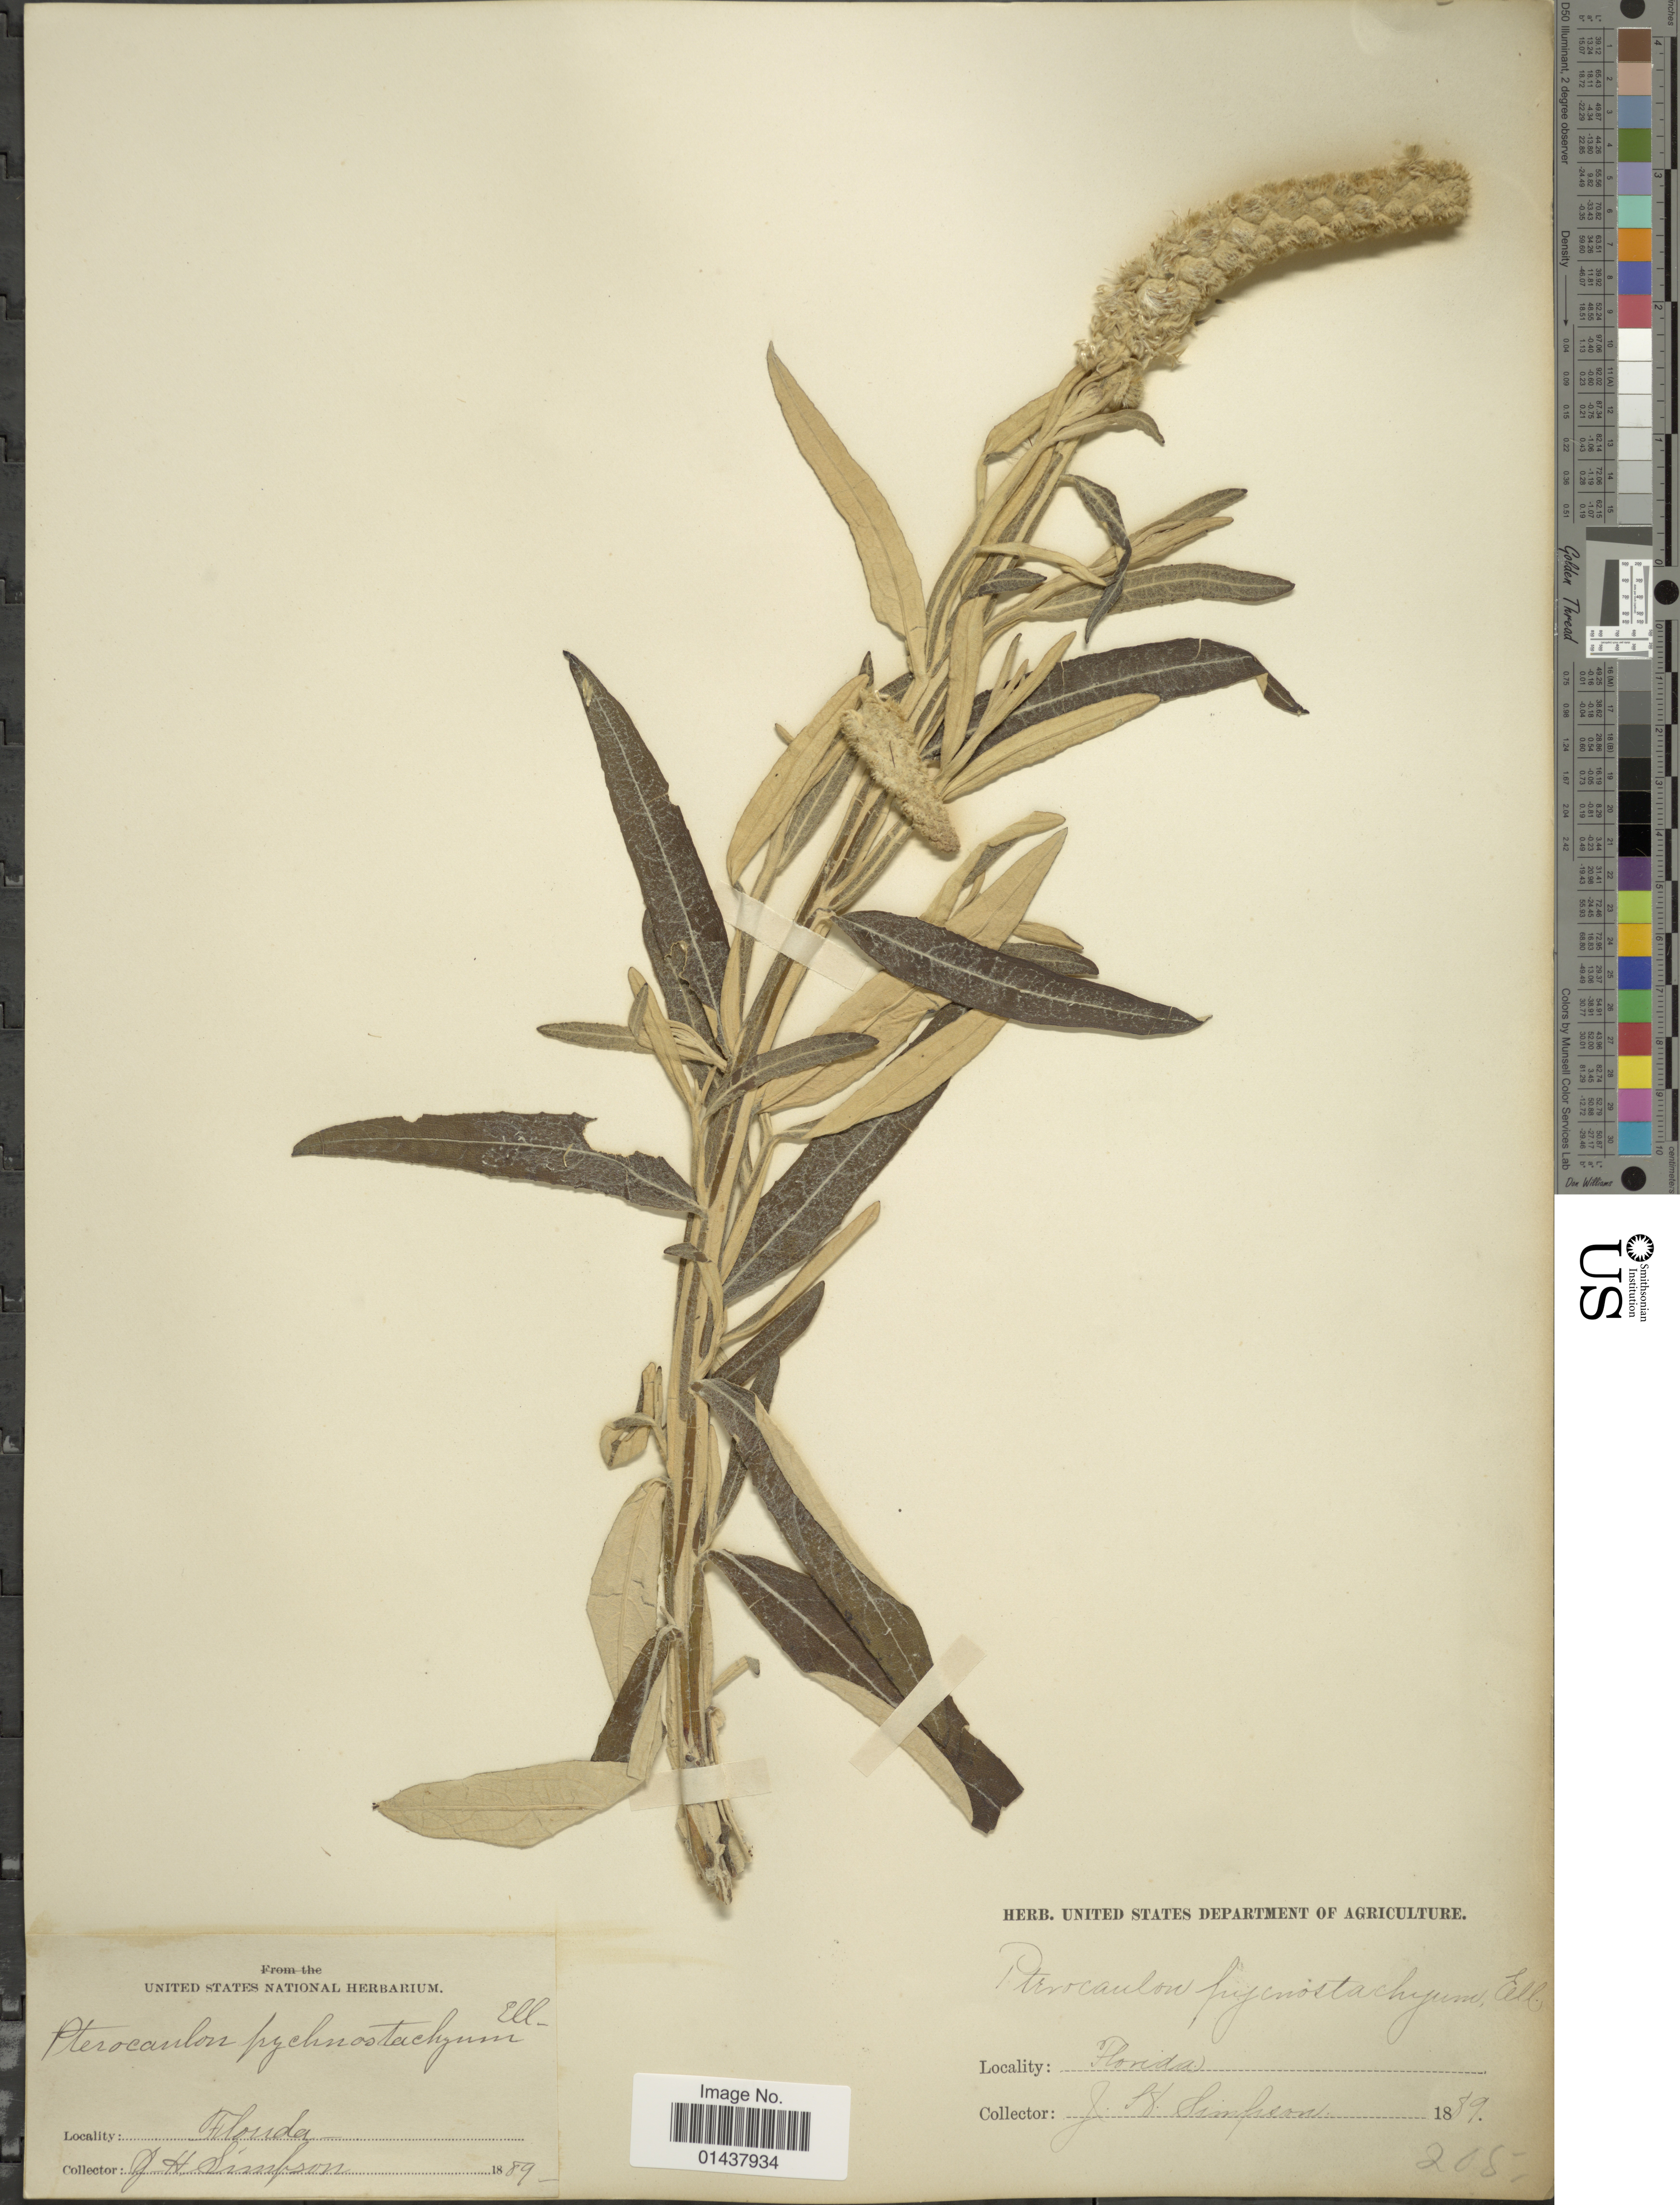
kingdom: Plantae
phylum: Tracheophyta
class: Magnoliopsida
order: Asterales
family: Asteraceae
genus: Pterocaulon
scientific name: Pterocaulon undulatum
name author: C. Mohr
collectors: J. H. Simpson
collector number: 205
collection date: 1889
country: United States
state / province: Florida